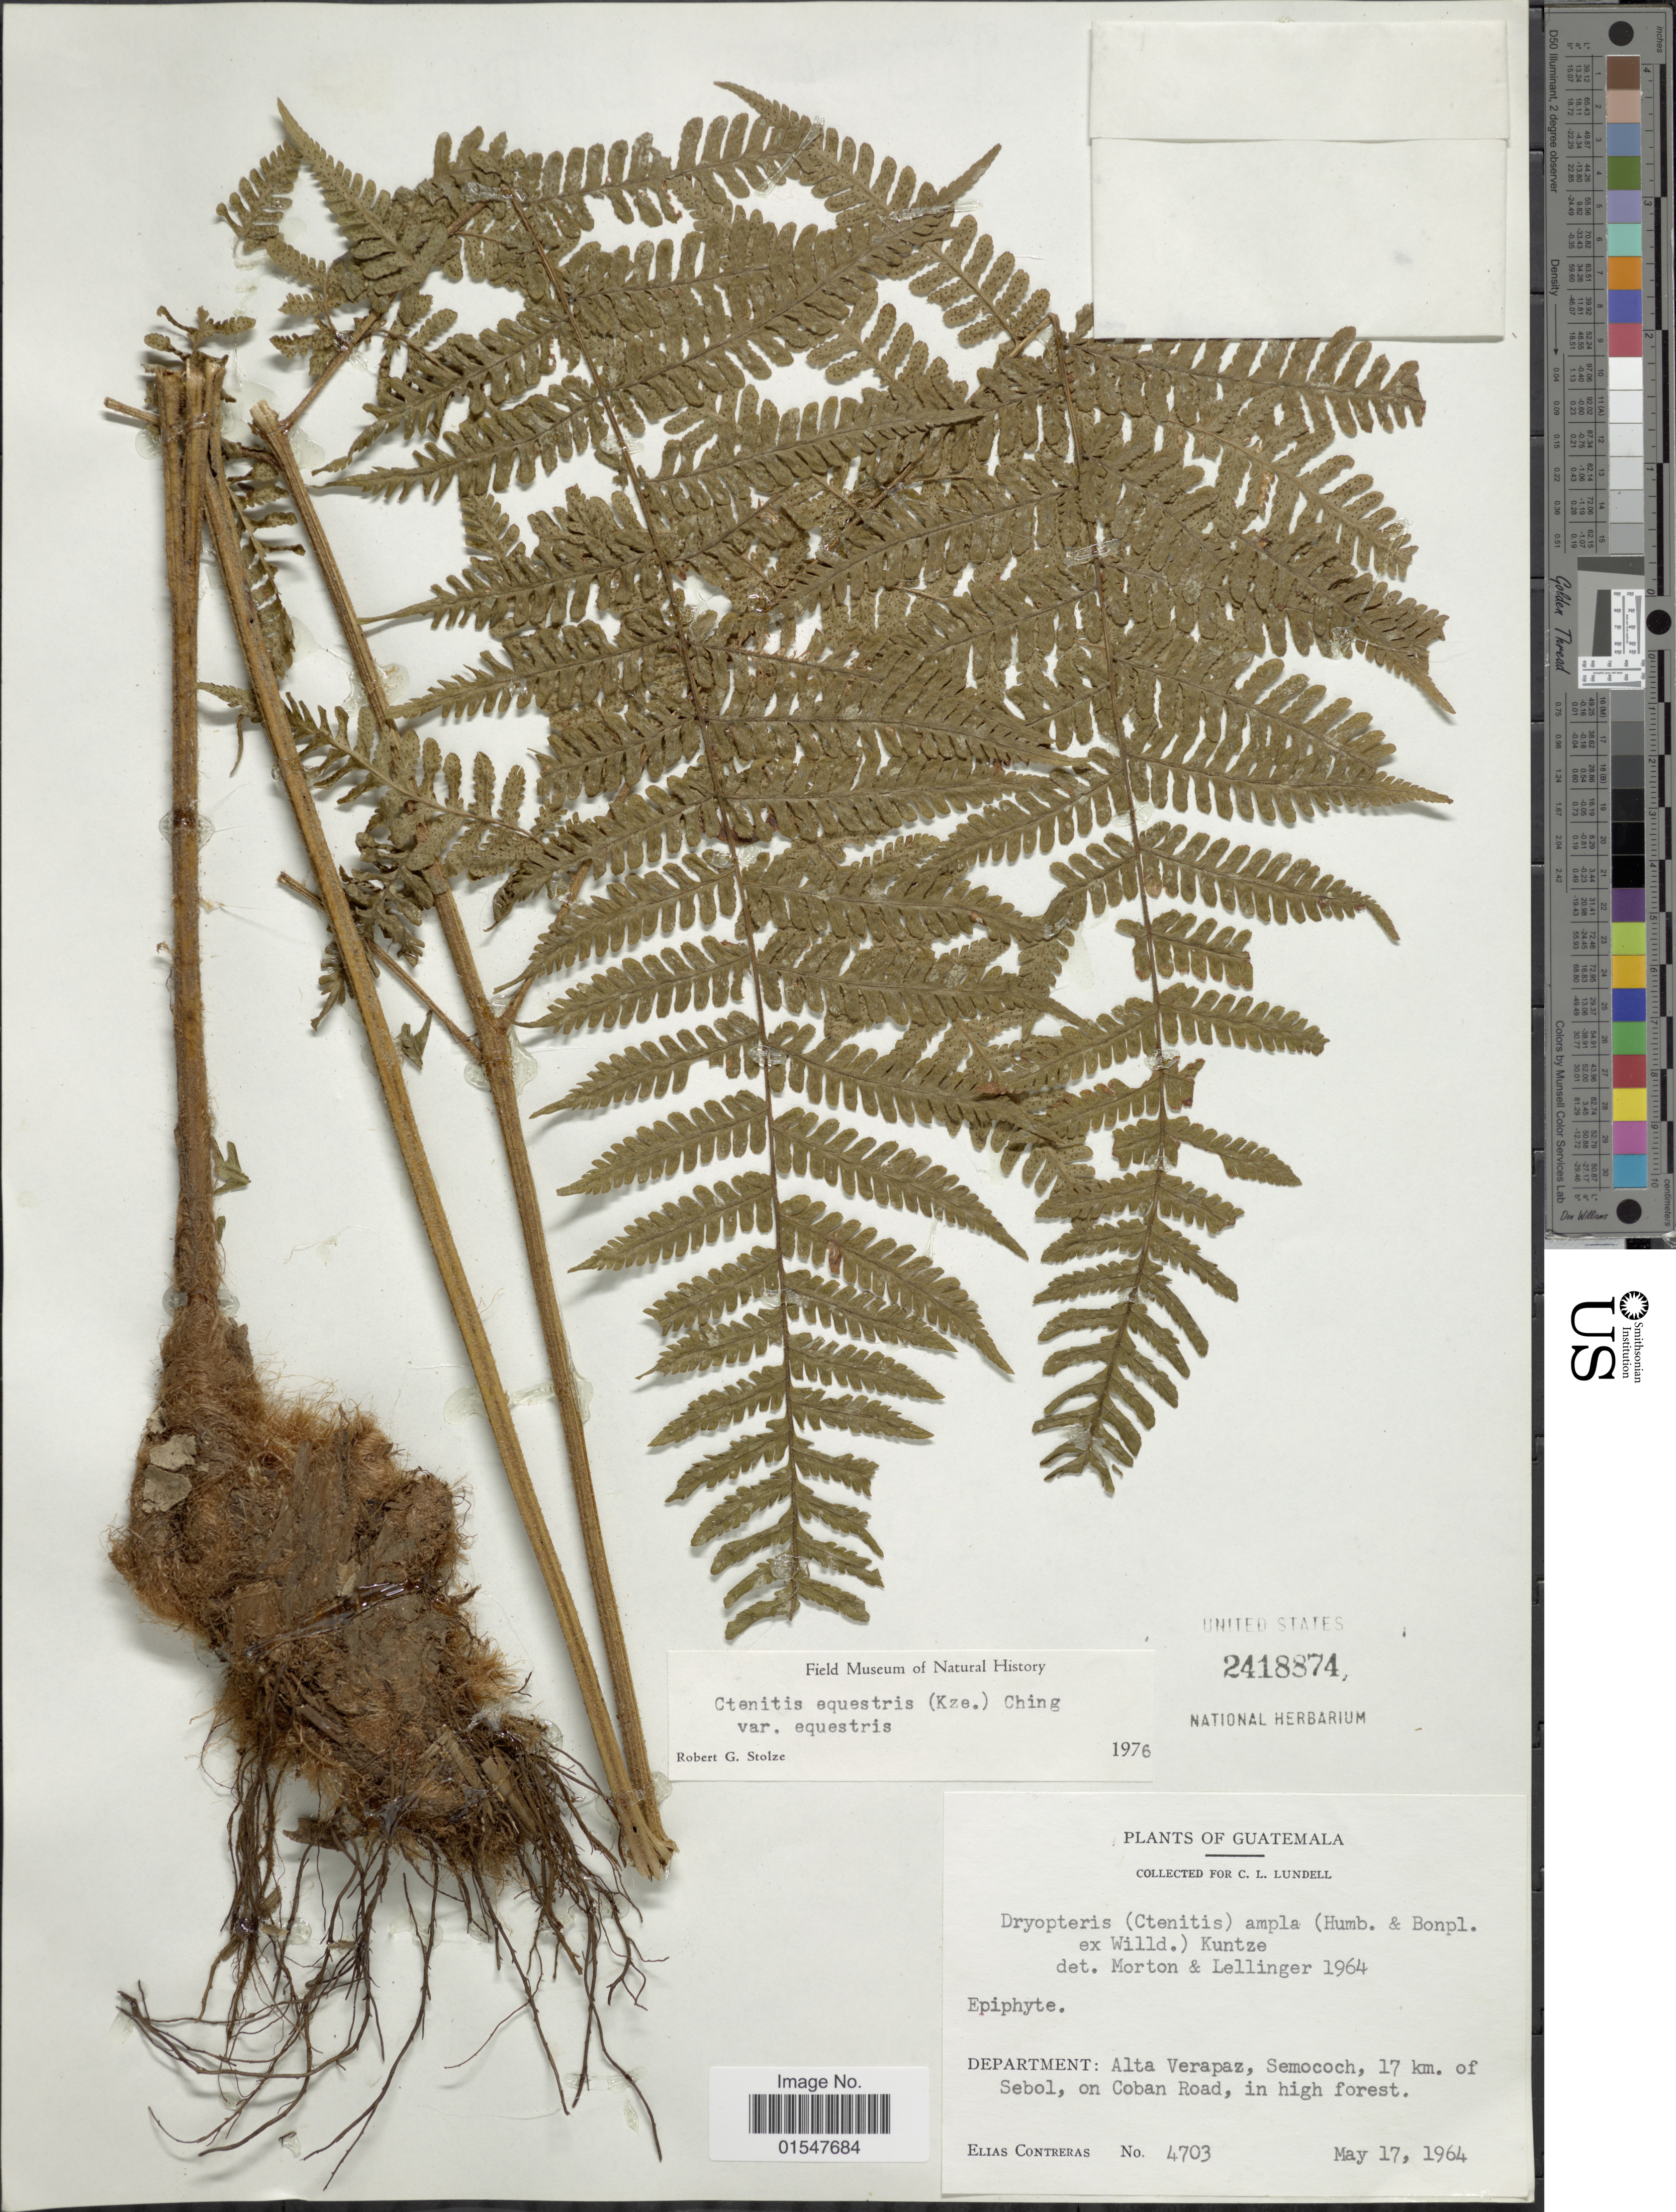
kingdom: Plantae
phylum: Tracheophyta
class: Polypodiopsida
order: Polypodiales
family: Dryopteridaceae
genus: Ctenitis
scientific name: Ctenitis equestris var. equestris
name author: (Kunze) Ching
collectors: E. Contreras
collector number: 4703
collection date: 1964-05-17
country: Guatemala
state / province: Alta Verapaz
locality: Department: Alta Verapaz, Semococh, 17 km. of Sebol, on Coban Road.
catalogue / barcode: US 2418874